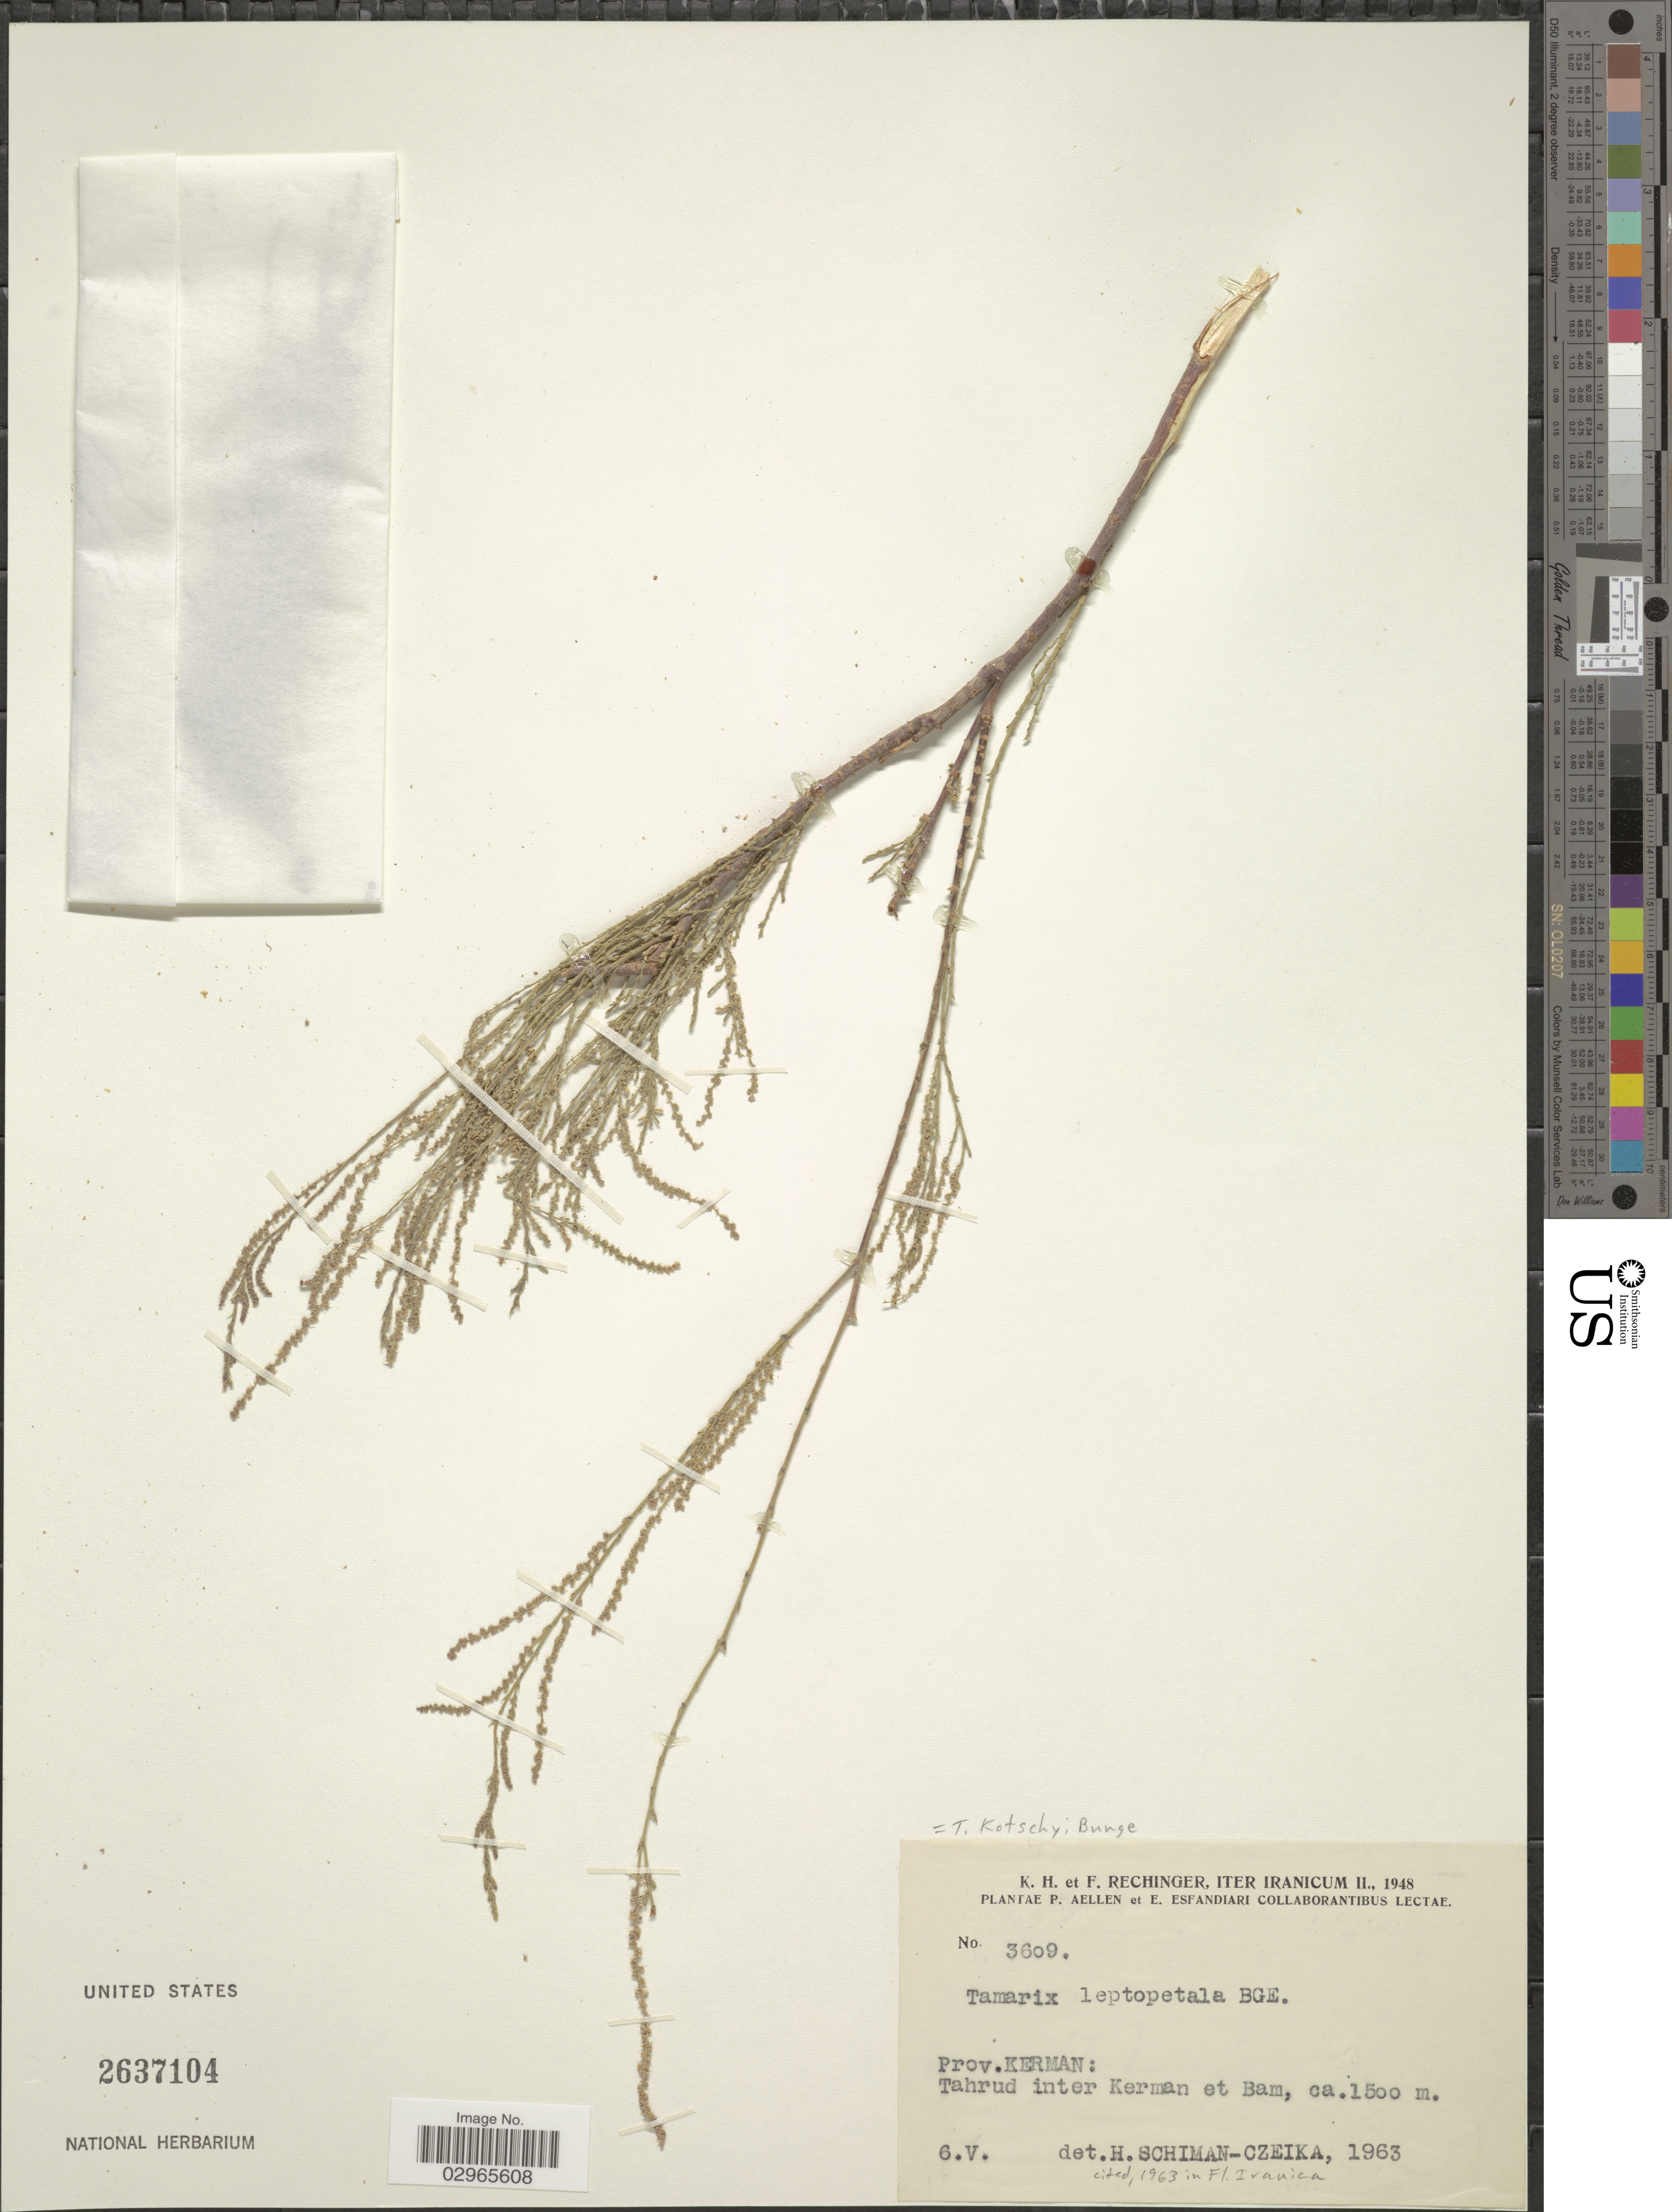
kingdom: Plantae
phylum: Tracheophyta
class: Magnoliopsida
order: Caryophyllales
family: Tamaricaceae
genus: Tamarix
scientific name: Tamarix kotschyi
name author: Bunge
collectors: K. H. Rechinger & F. Rechinger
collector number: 3609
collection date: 1948-05-06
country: Iran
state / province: Kerman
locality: Prov. Kerman: Tahrud inter Kerman et Bam.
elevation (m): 1500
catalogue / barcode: US 2637104